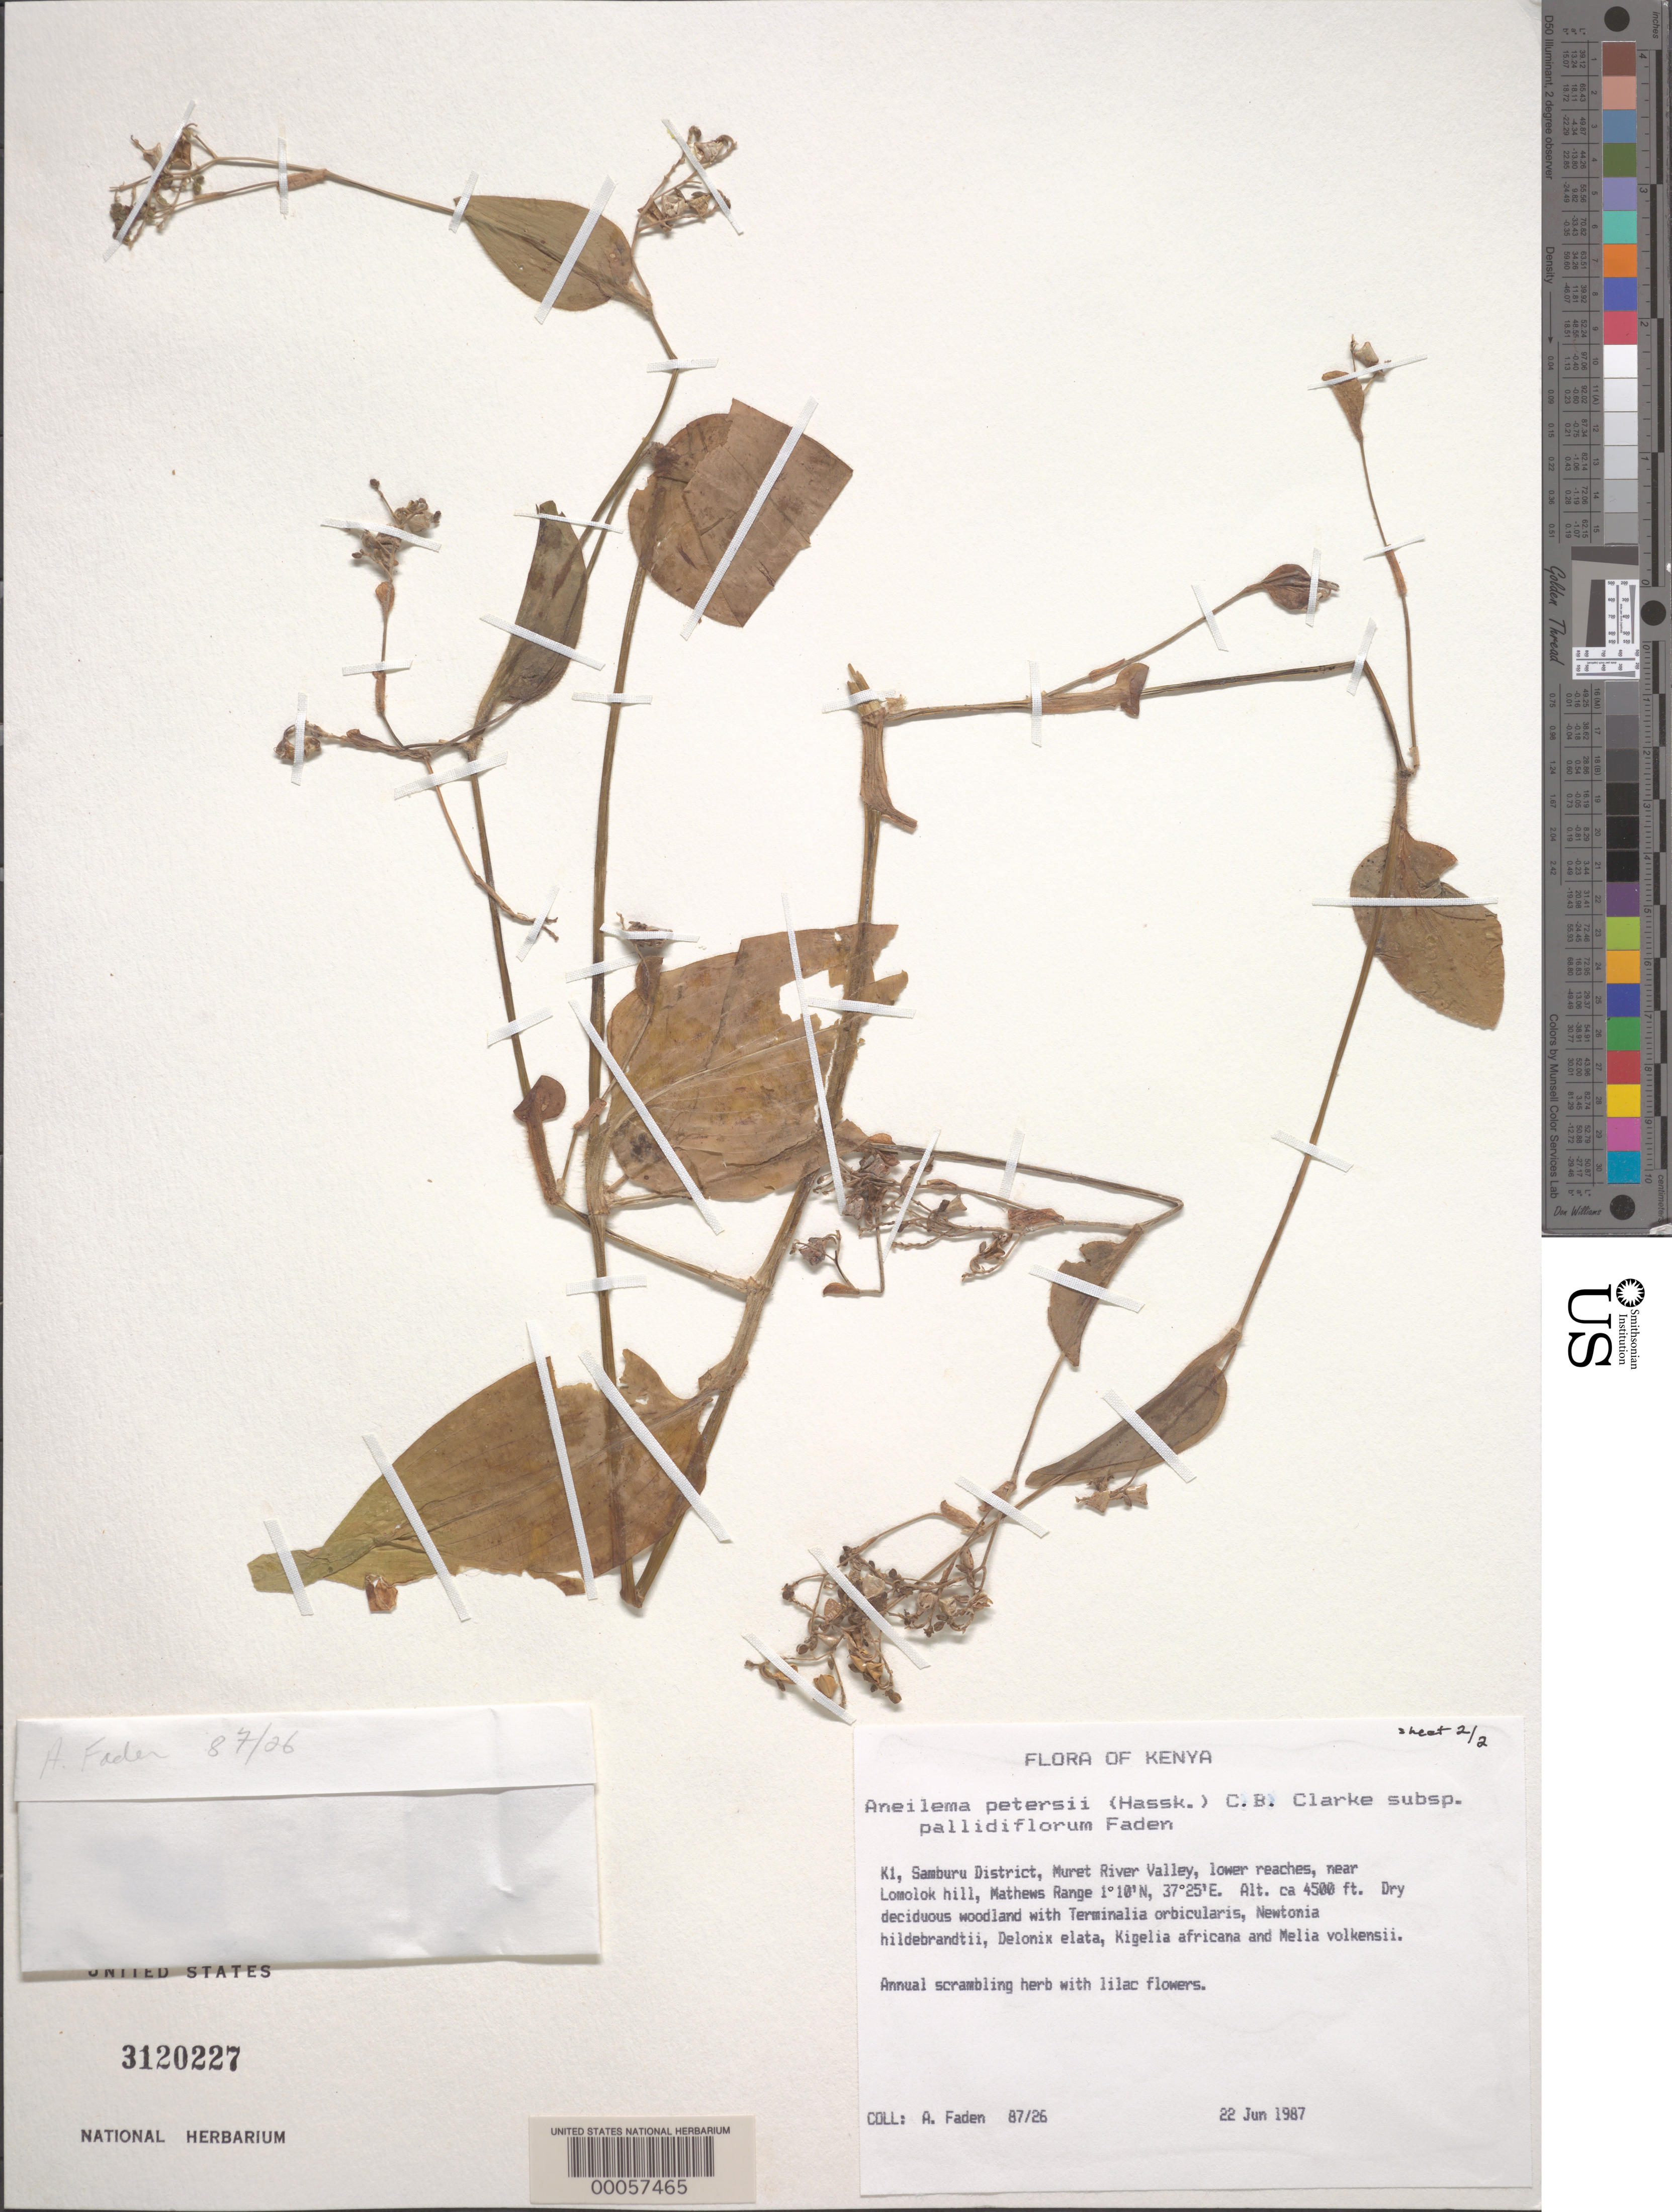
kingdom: Plantae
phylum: Tracheophyta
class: Liliopsida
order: Commelinales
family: Commelinaceae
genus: Aneilema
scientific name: Aneilema petersii subsp. pallidiflorum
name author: Faden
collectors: A. J. Faden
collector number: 87/26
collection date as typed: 22 Jun 1987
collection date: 1987-06-22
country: Kenya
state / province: Samburu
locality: Muret river valley, lower reaches, near lomlock hill mathews range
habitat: Dry deciduous woodland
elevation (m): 1372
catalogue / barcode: US 3120227